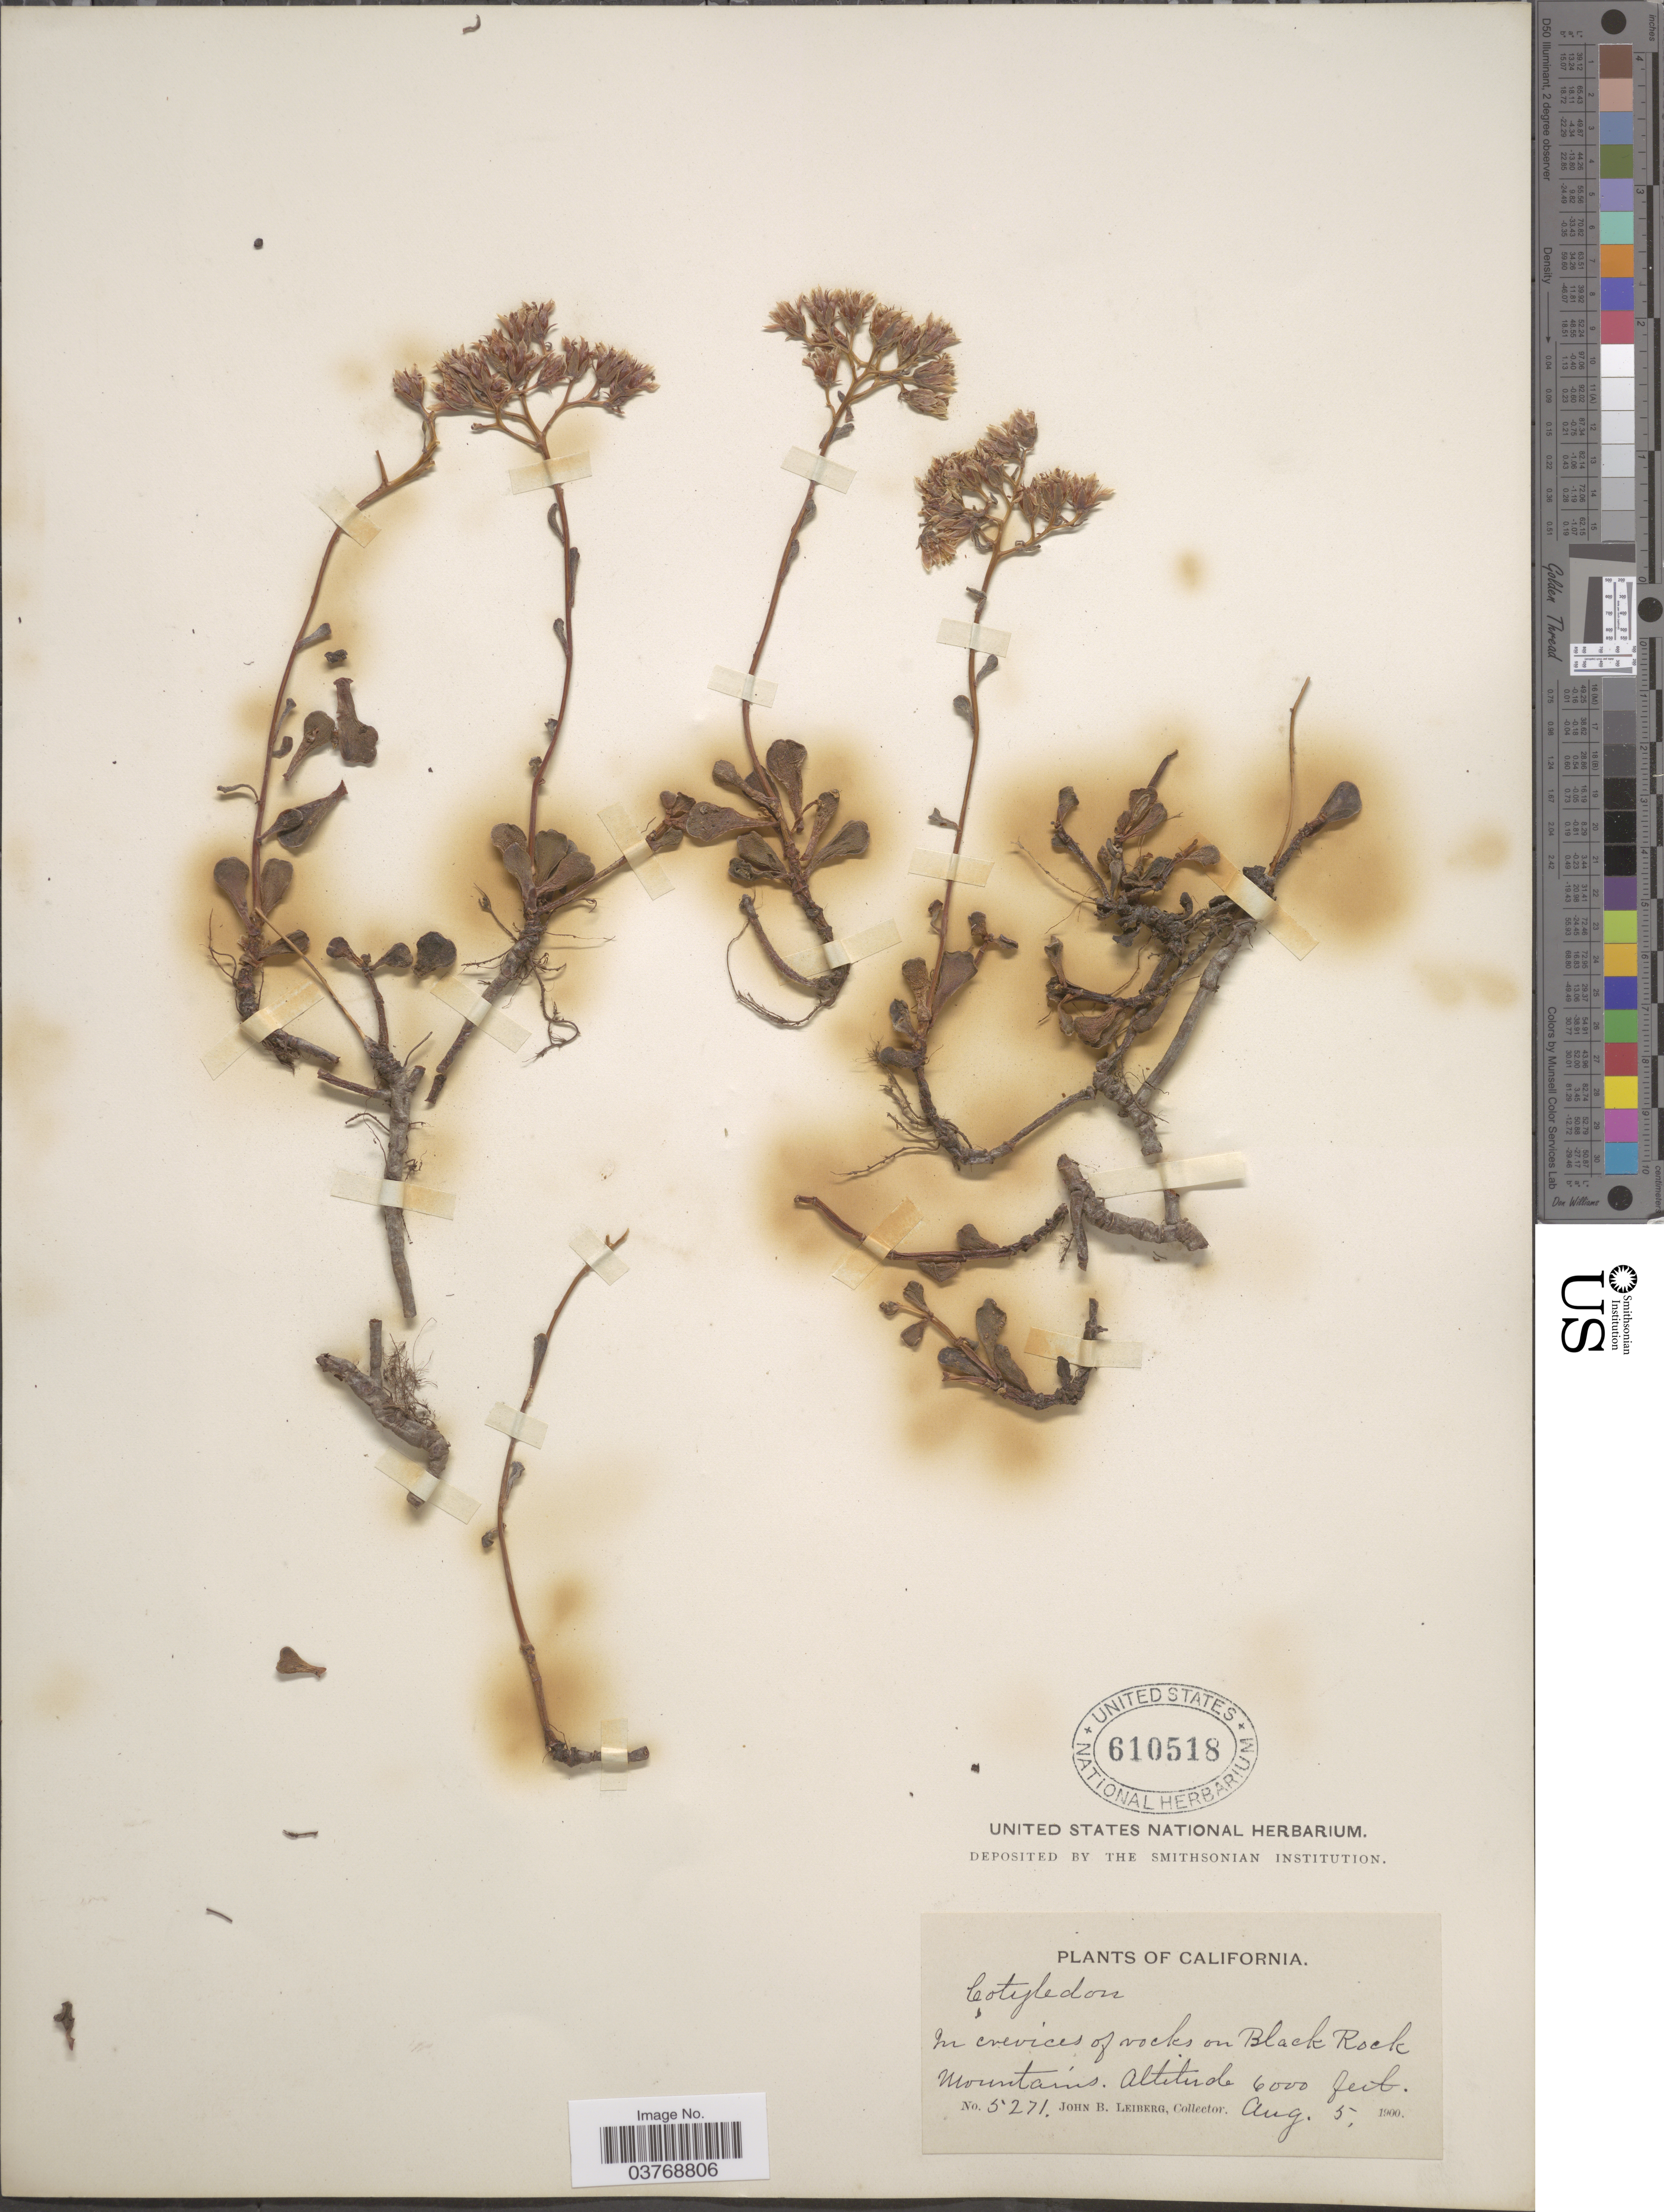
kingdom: Plantae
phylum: Tracheophyta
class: Magnoliopsida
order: Saxifragales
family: Crassulaceae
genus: Sedum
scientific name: Sedum sp.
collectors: J. B. Leiberg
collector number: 5271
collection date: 1900-08-05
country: United States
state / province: California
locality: In crevices of rocks on Black Rock Mountains.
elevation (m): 1829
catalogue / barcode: US 610518